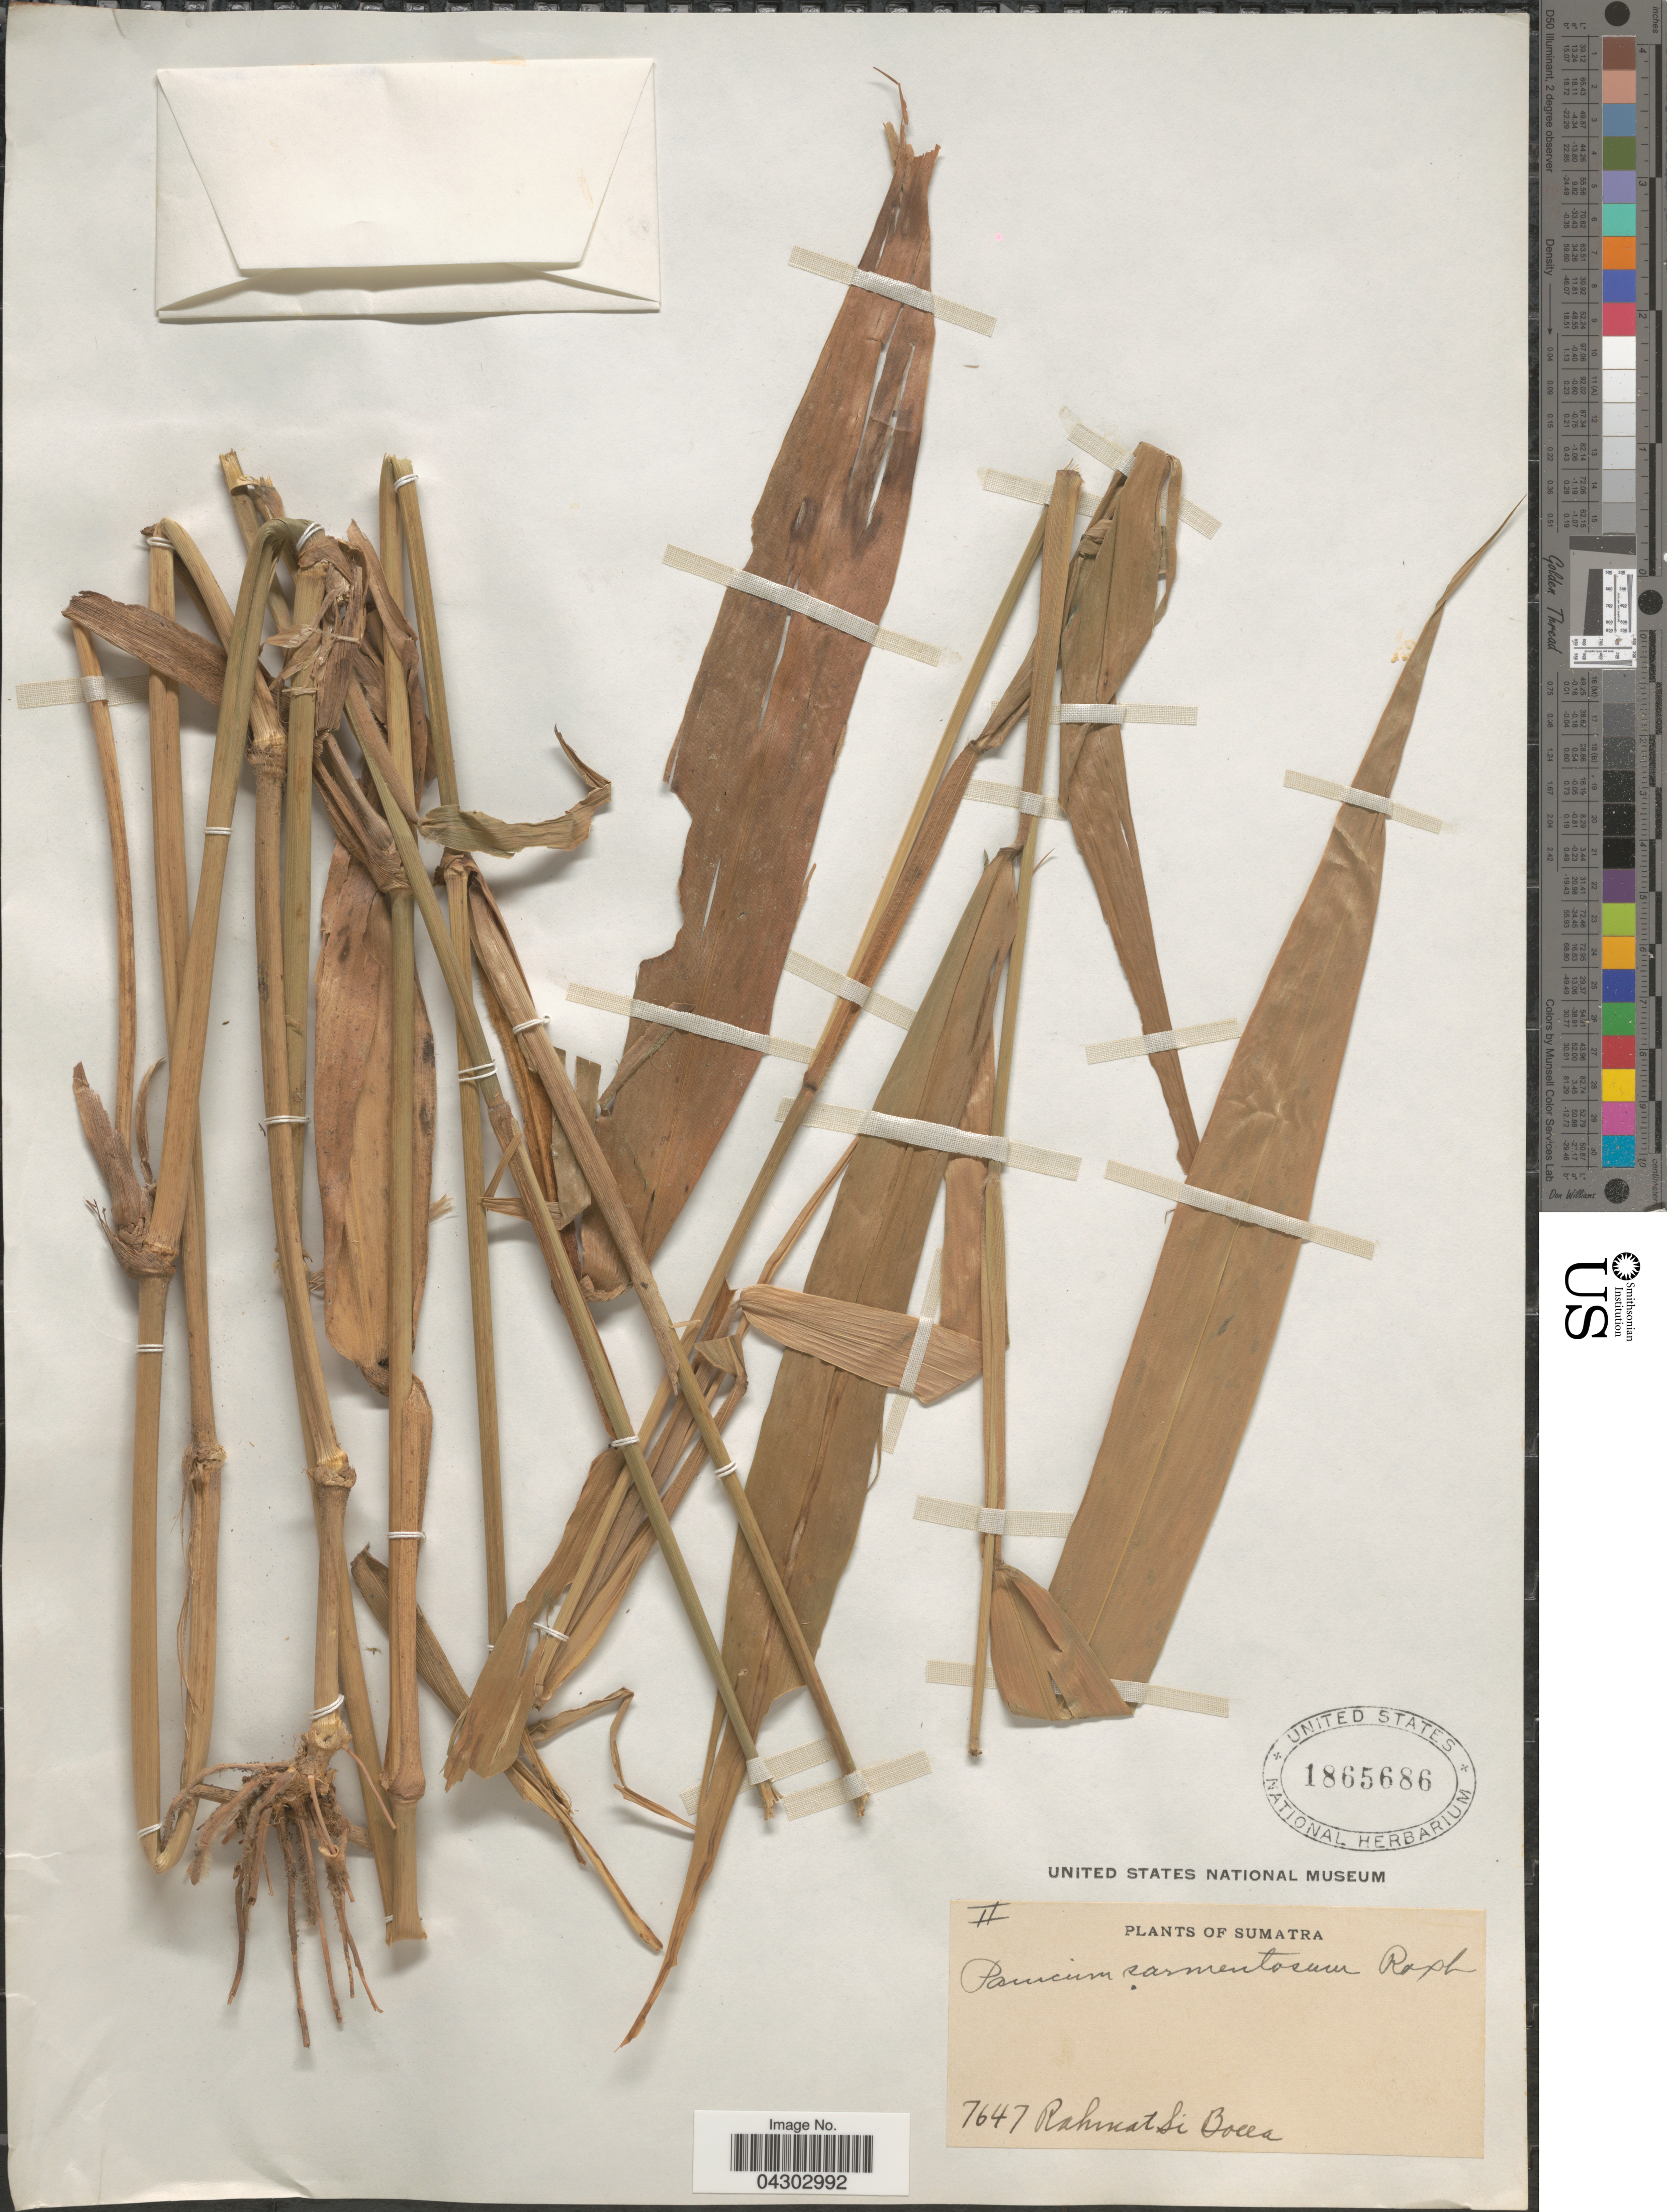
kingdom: Plantae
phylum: Tracheophyta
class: Liliopsida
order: Poales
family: Poaceae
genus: Panicum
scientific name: Panicum sarmentosum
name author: Roxb.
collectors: Rahmat Si Boeea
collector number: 7647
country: Indonesia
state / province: Sumatra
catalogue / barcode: US 1865686